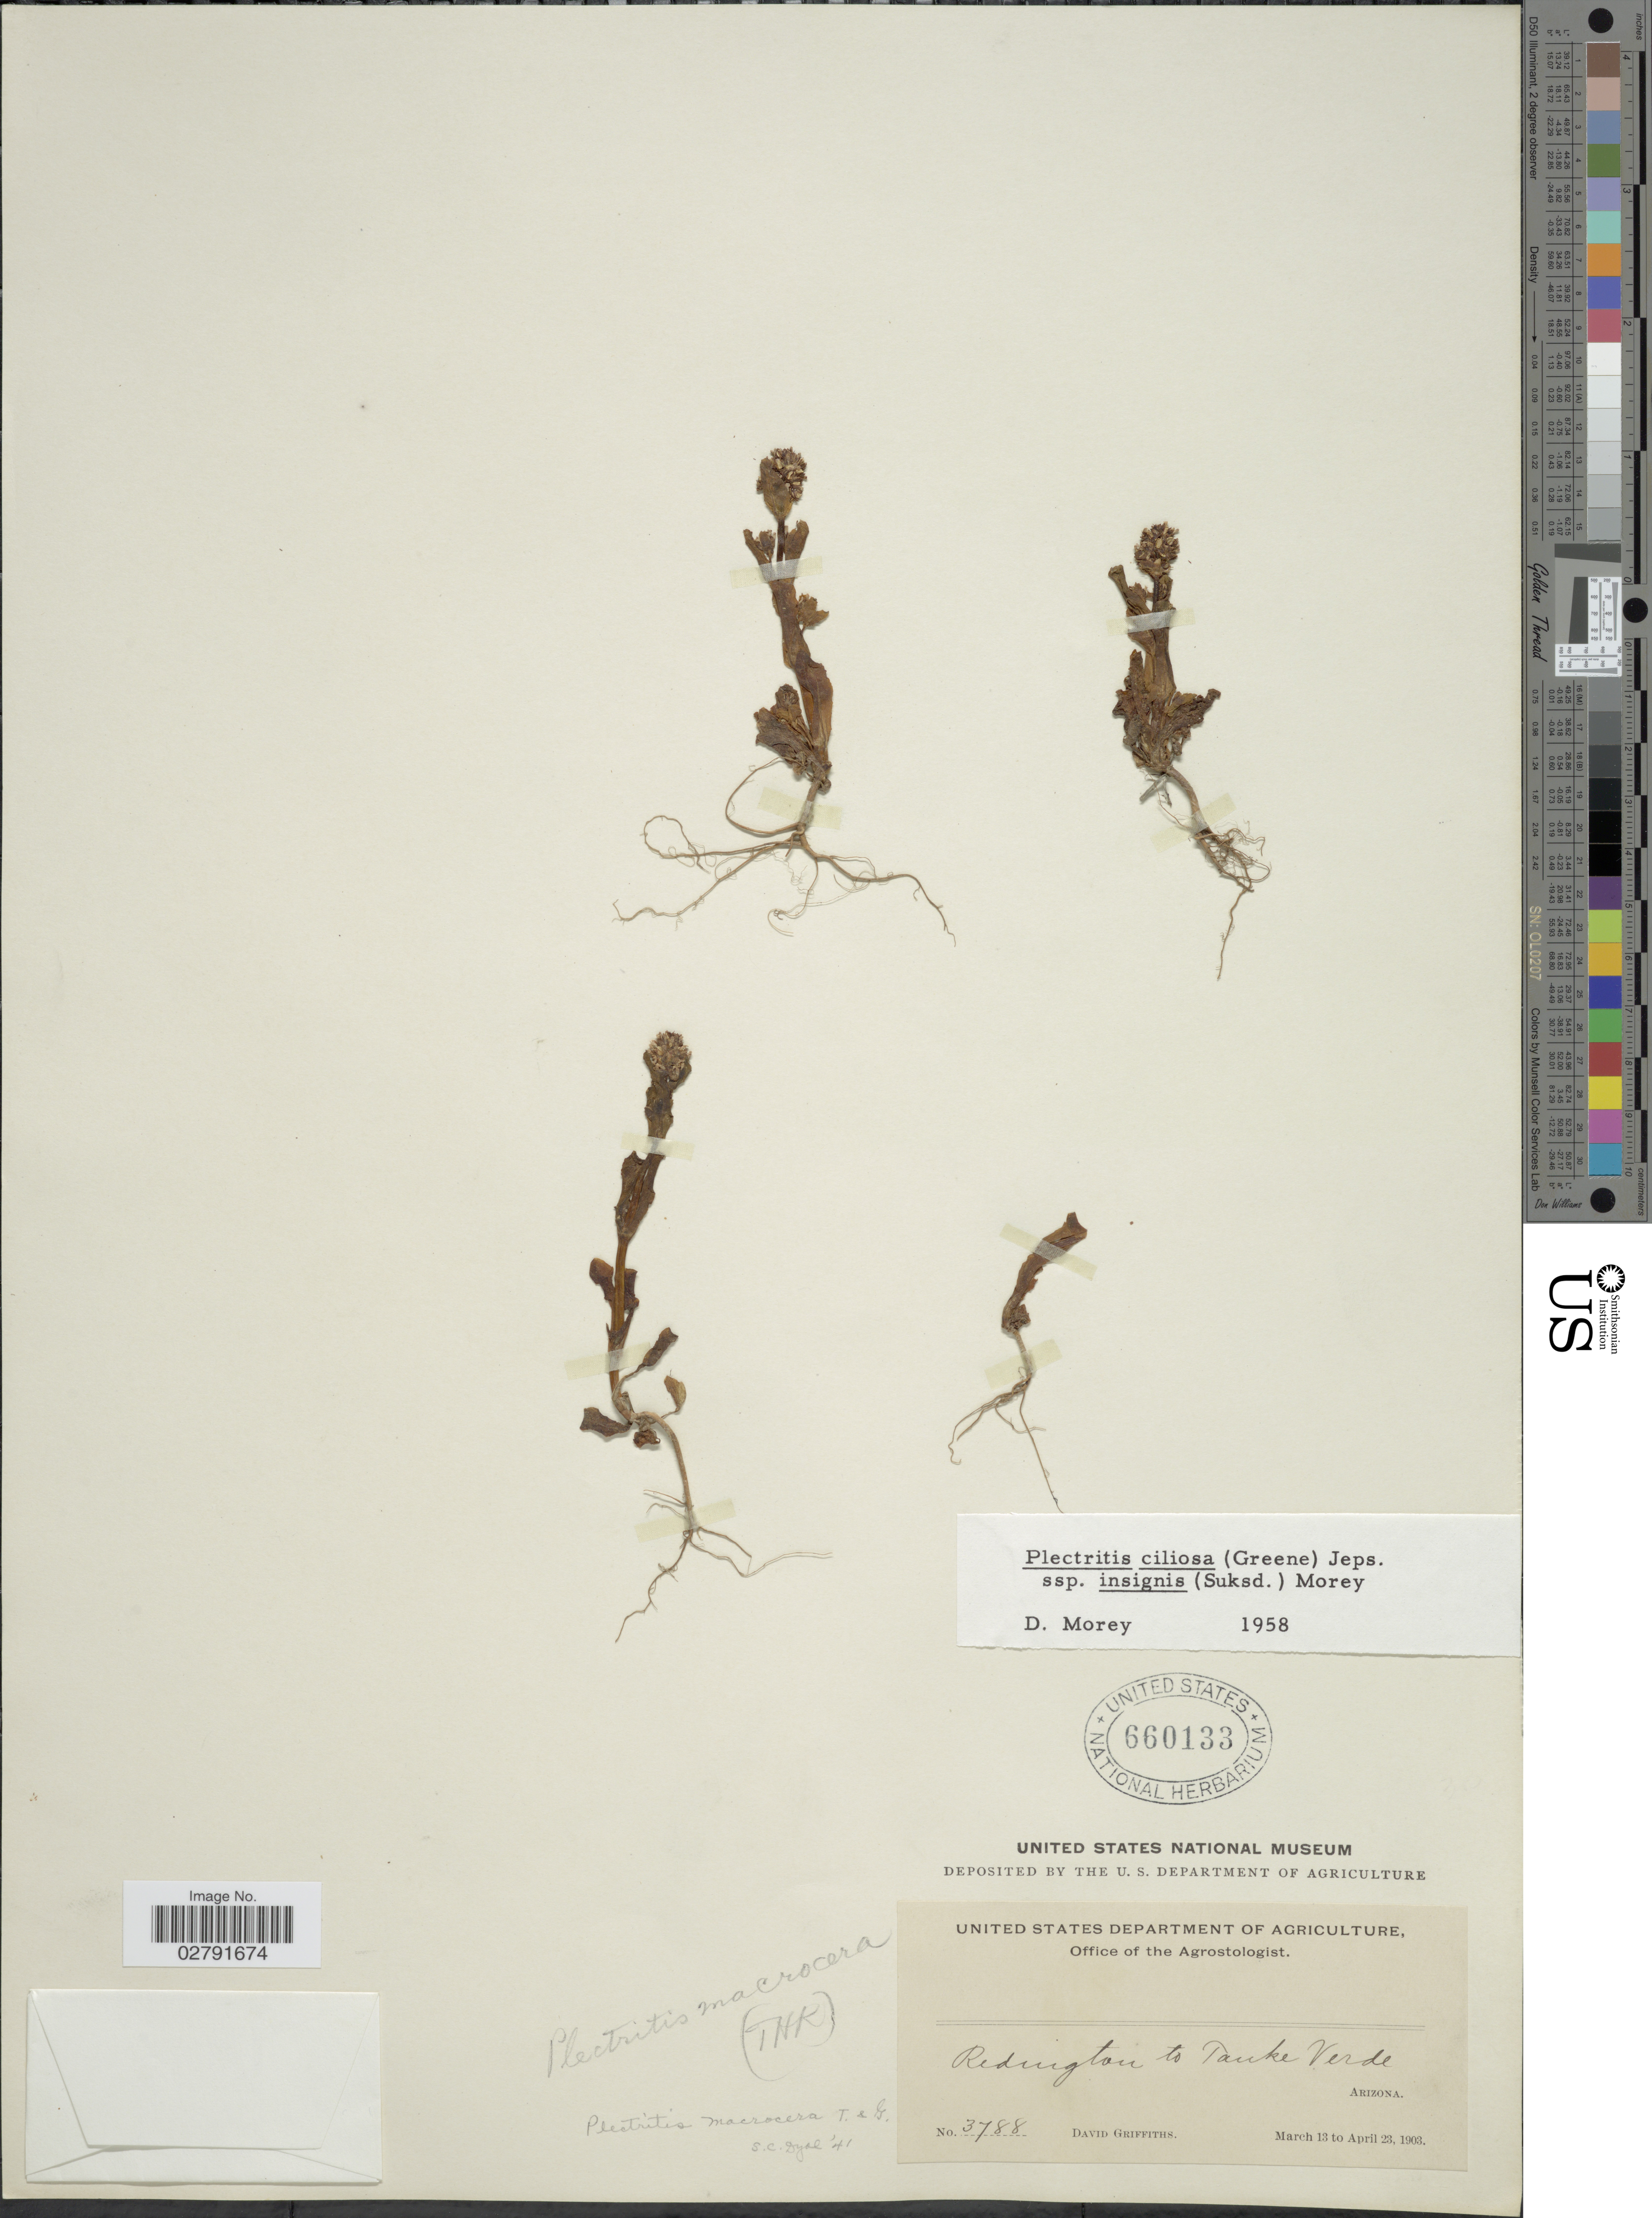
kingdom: Plantae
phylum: Tracheophyta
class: Magnoliopsida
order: Dipsacales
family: Caprifoliaceae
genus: Plectritis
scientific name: Plectritis ciliosa subsp. insignis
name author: (Suksd.) Morey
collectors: D. Griffiths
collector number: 3788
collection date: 1903-03-13/1903-04-23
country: United States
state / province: Arizona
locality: Redington to Tanke Verde.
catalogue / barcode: US 660133